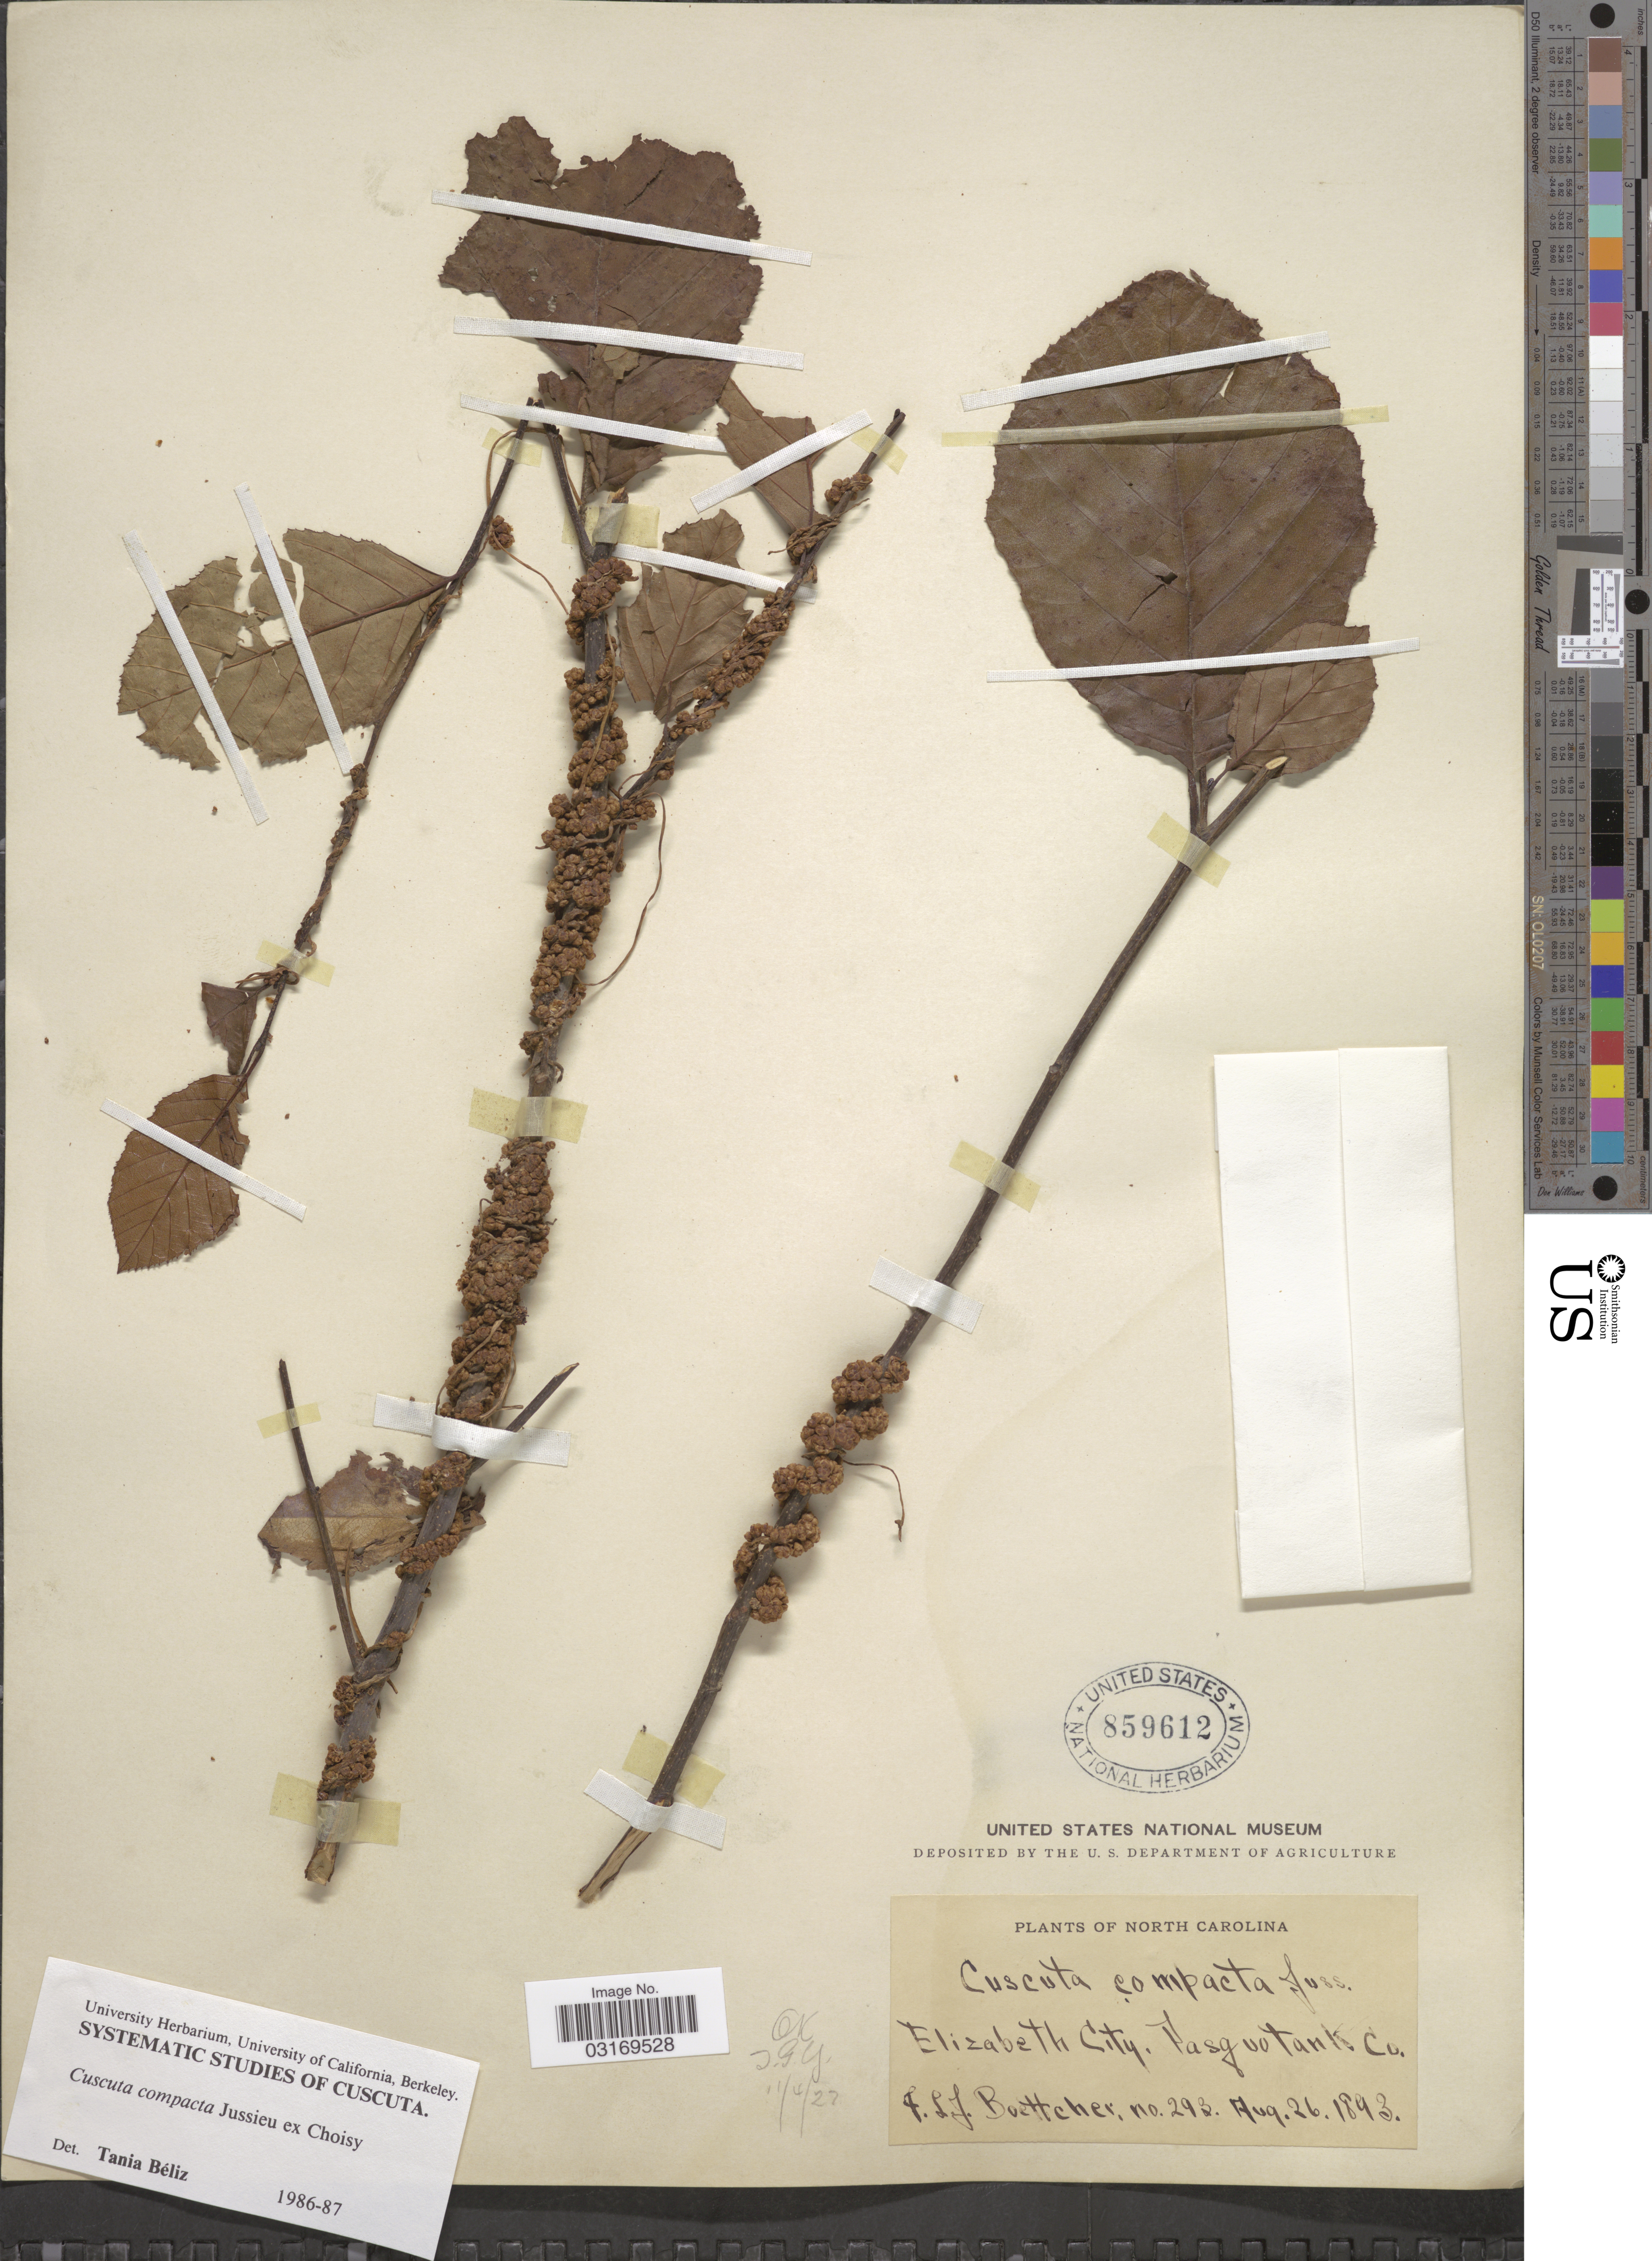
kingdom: Plantae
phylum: Tracheophyta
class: Magnoliopsida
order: Solanales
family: Convolvulaceae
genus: Cuscuta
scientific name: Cuscuta compacta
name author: Juss. ex Choisy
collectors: F. Boettcher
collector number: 293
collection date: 1893-08-26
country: United States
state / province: North Carolina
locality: Elizabeth City, Pasquo tank Co.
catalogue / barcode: US 859612